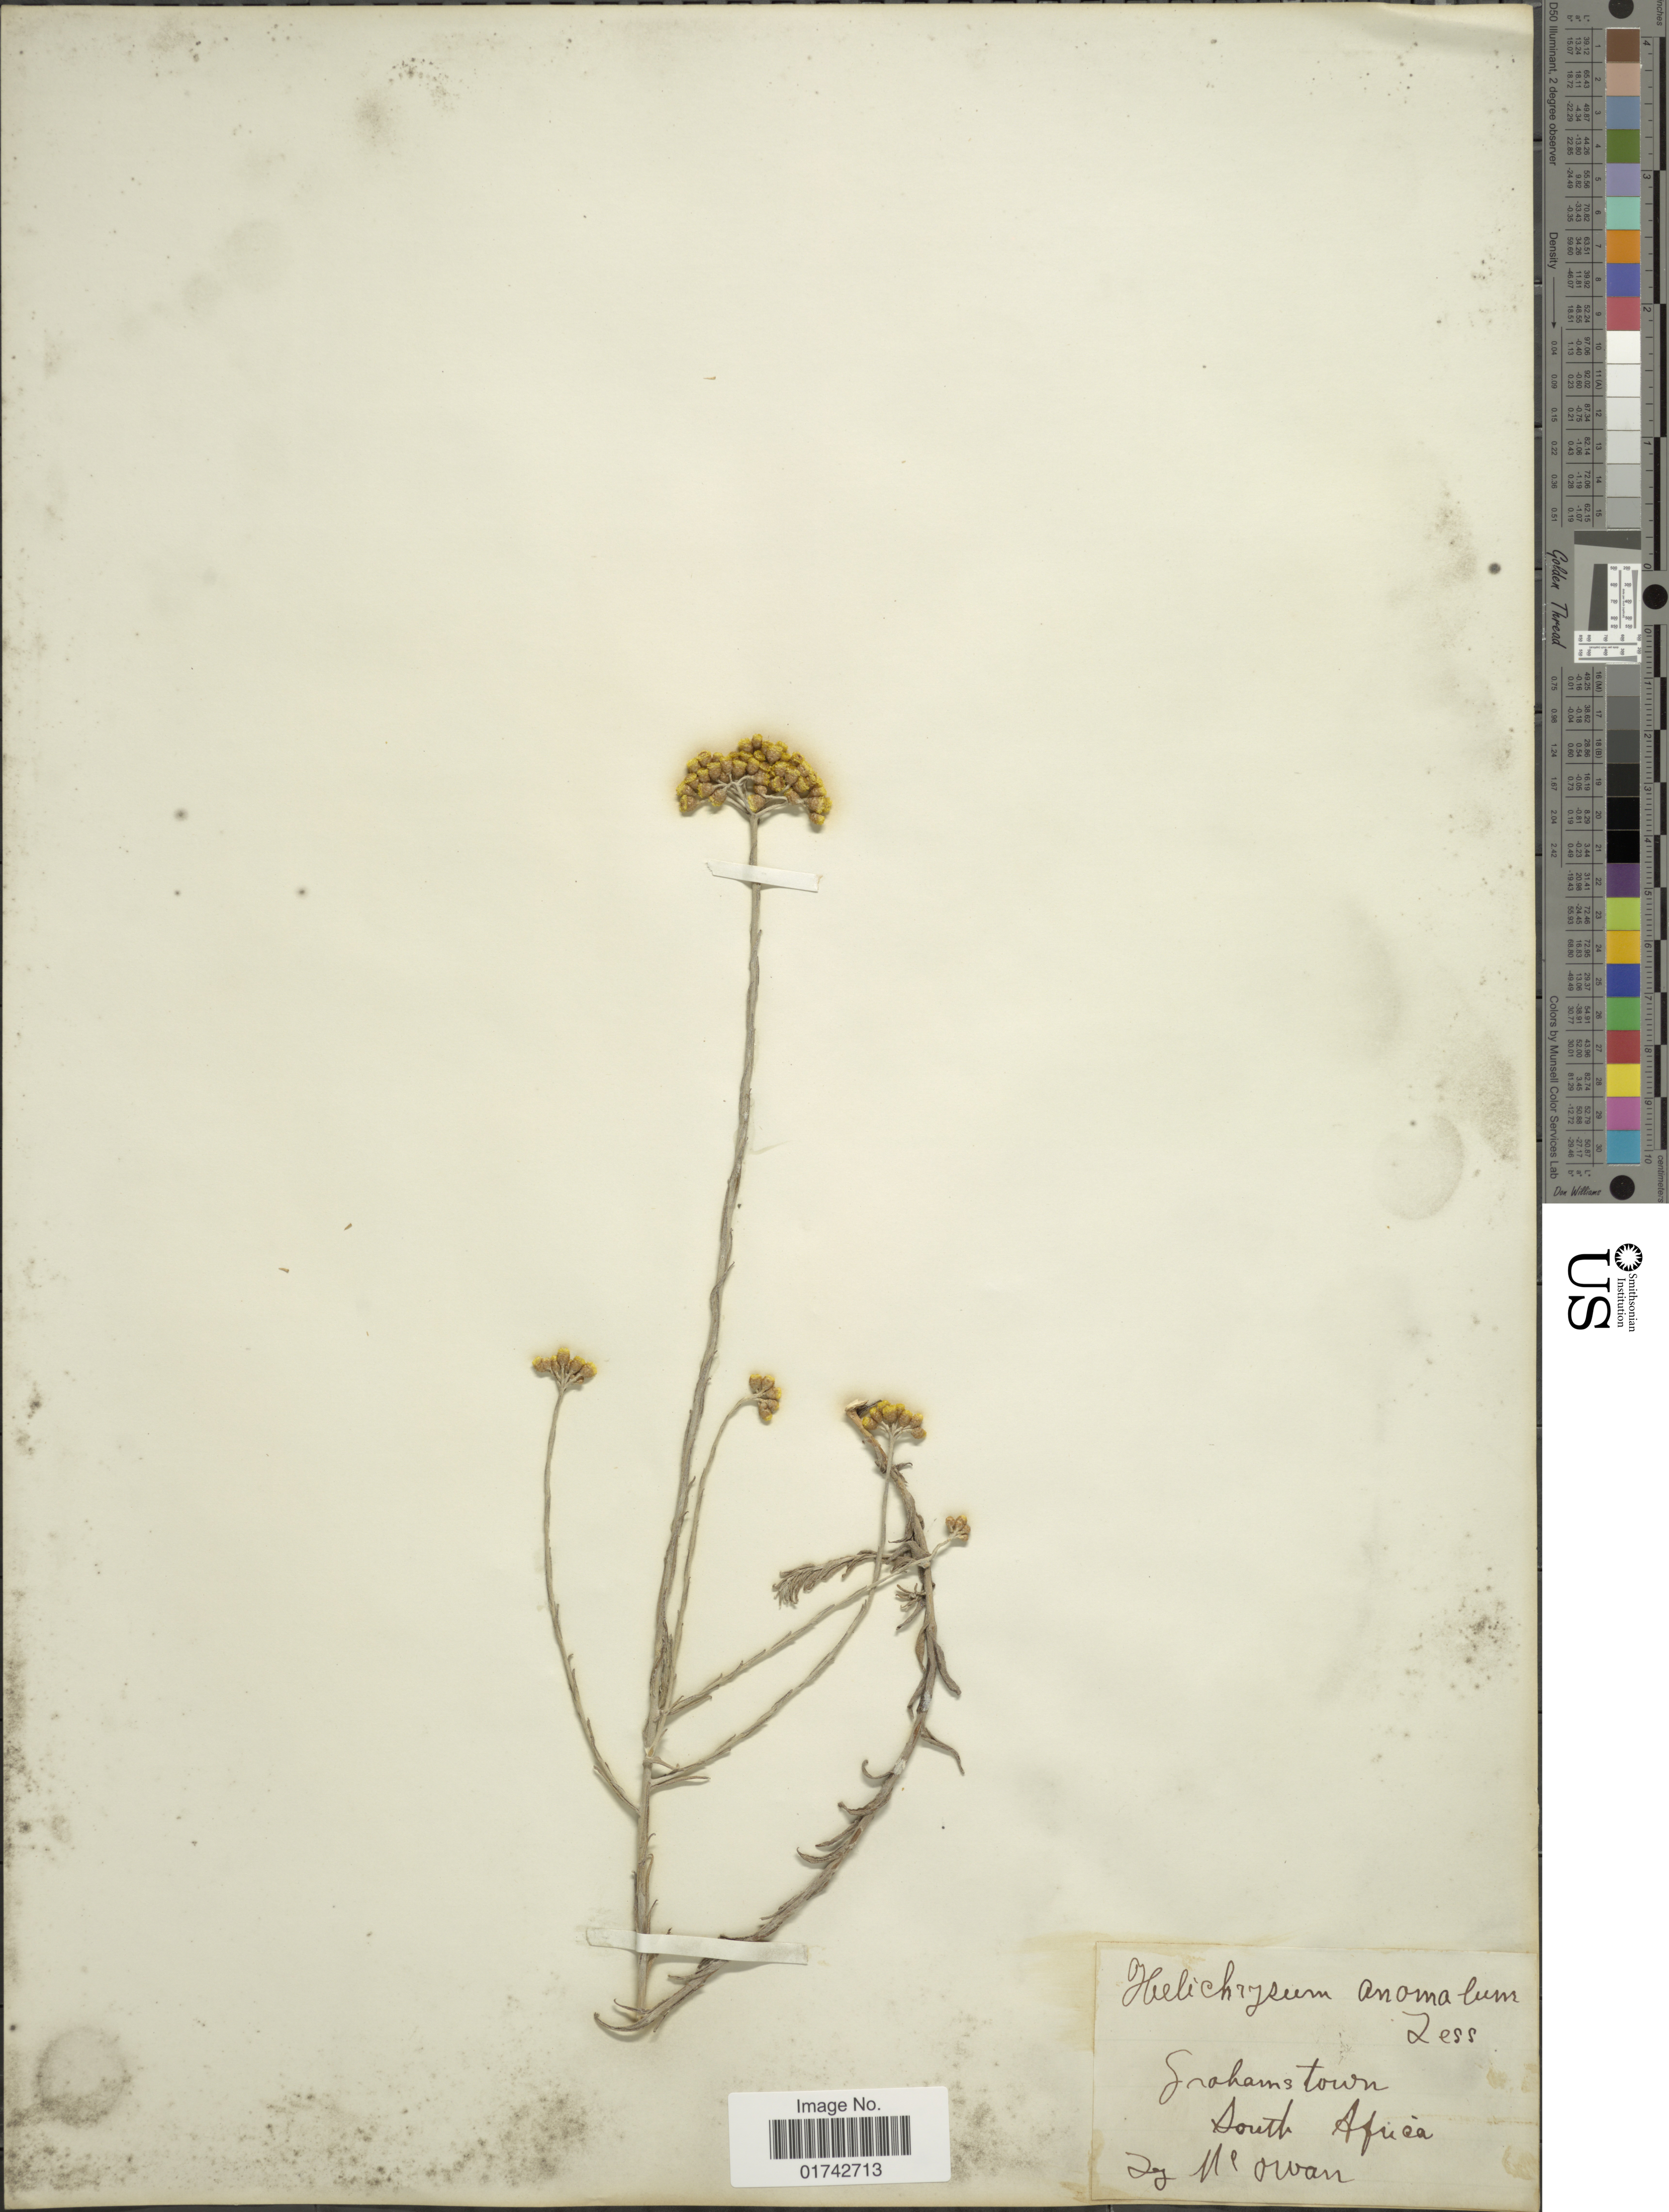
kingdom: Plantae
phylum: Tracheophyta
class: Magnoliopsida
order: Asterales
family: Asteraceae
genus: Helichrysum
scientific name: Helichrysum anomalum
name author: Less.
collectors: P. McOwan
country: South Africa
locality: Grahamstown